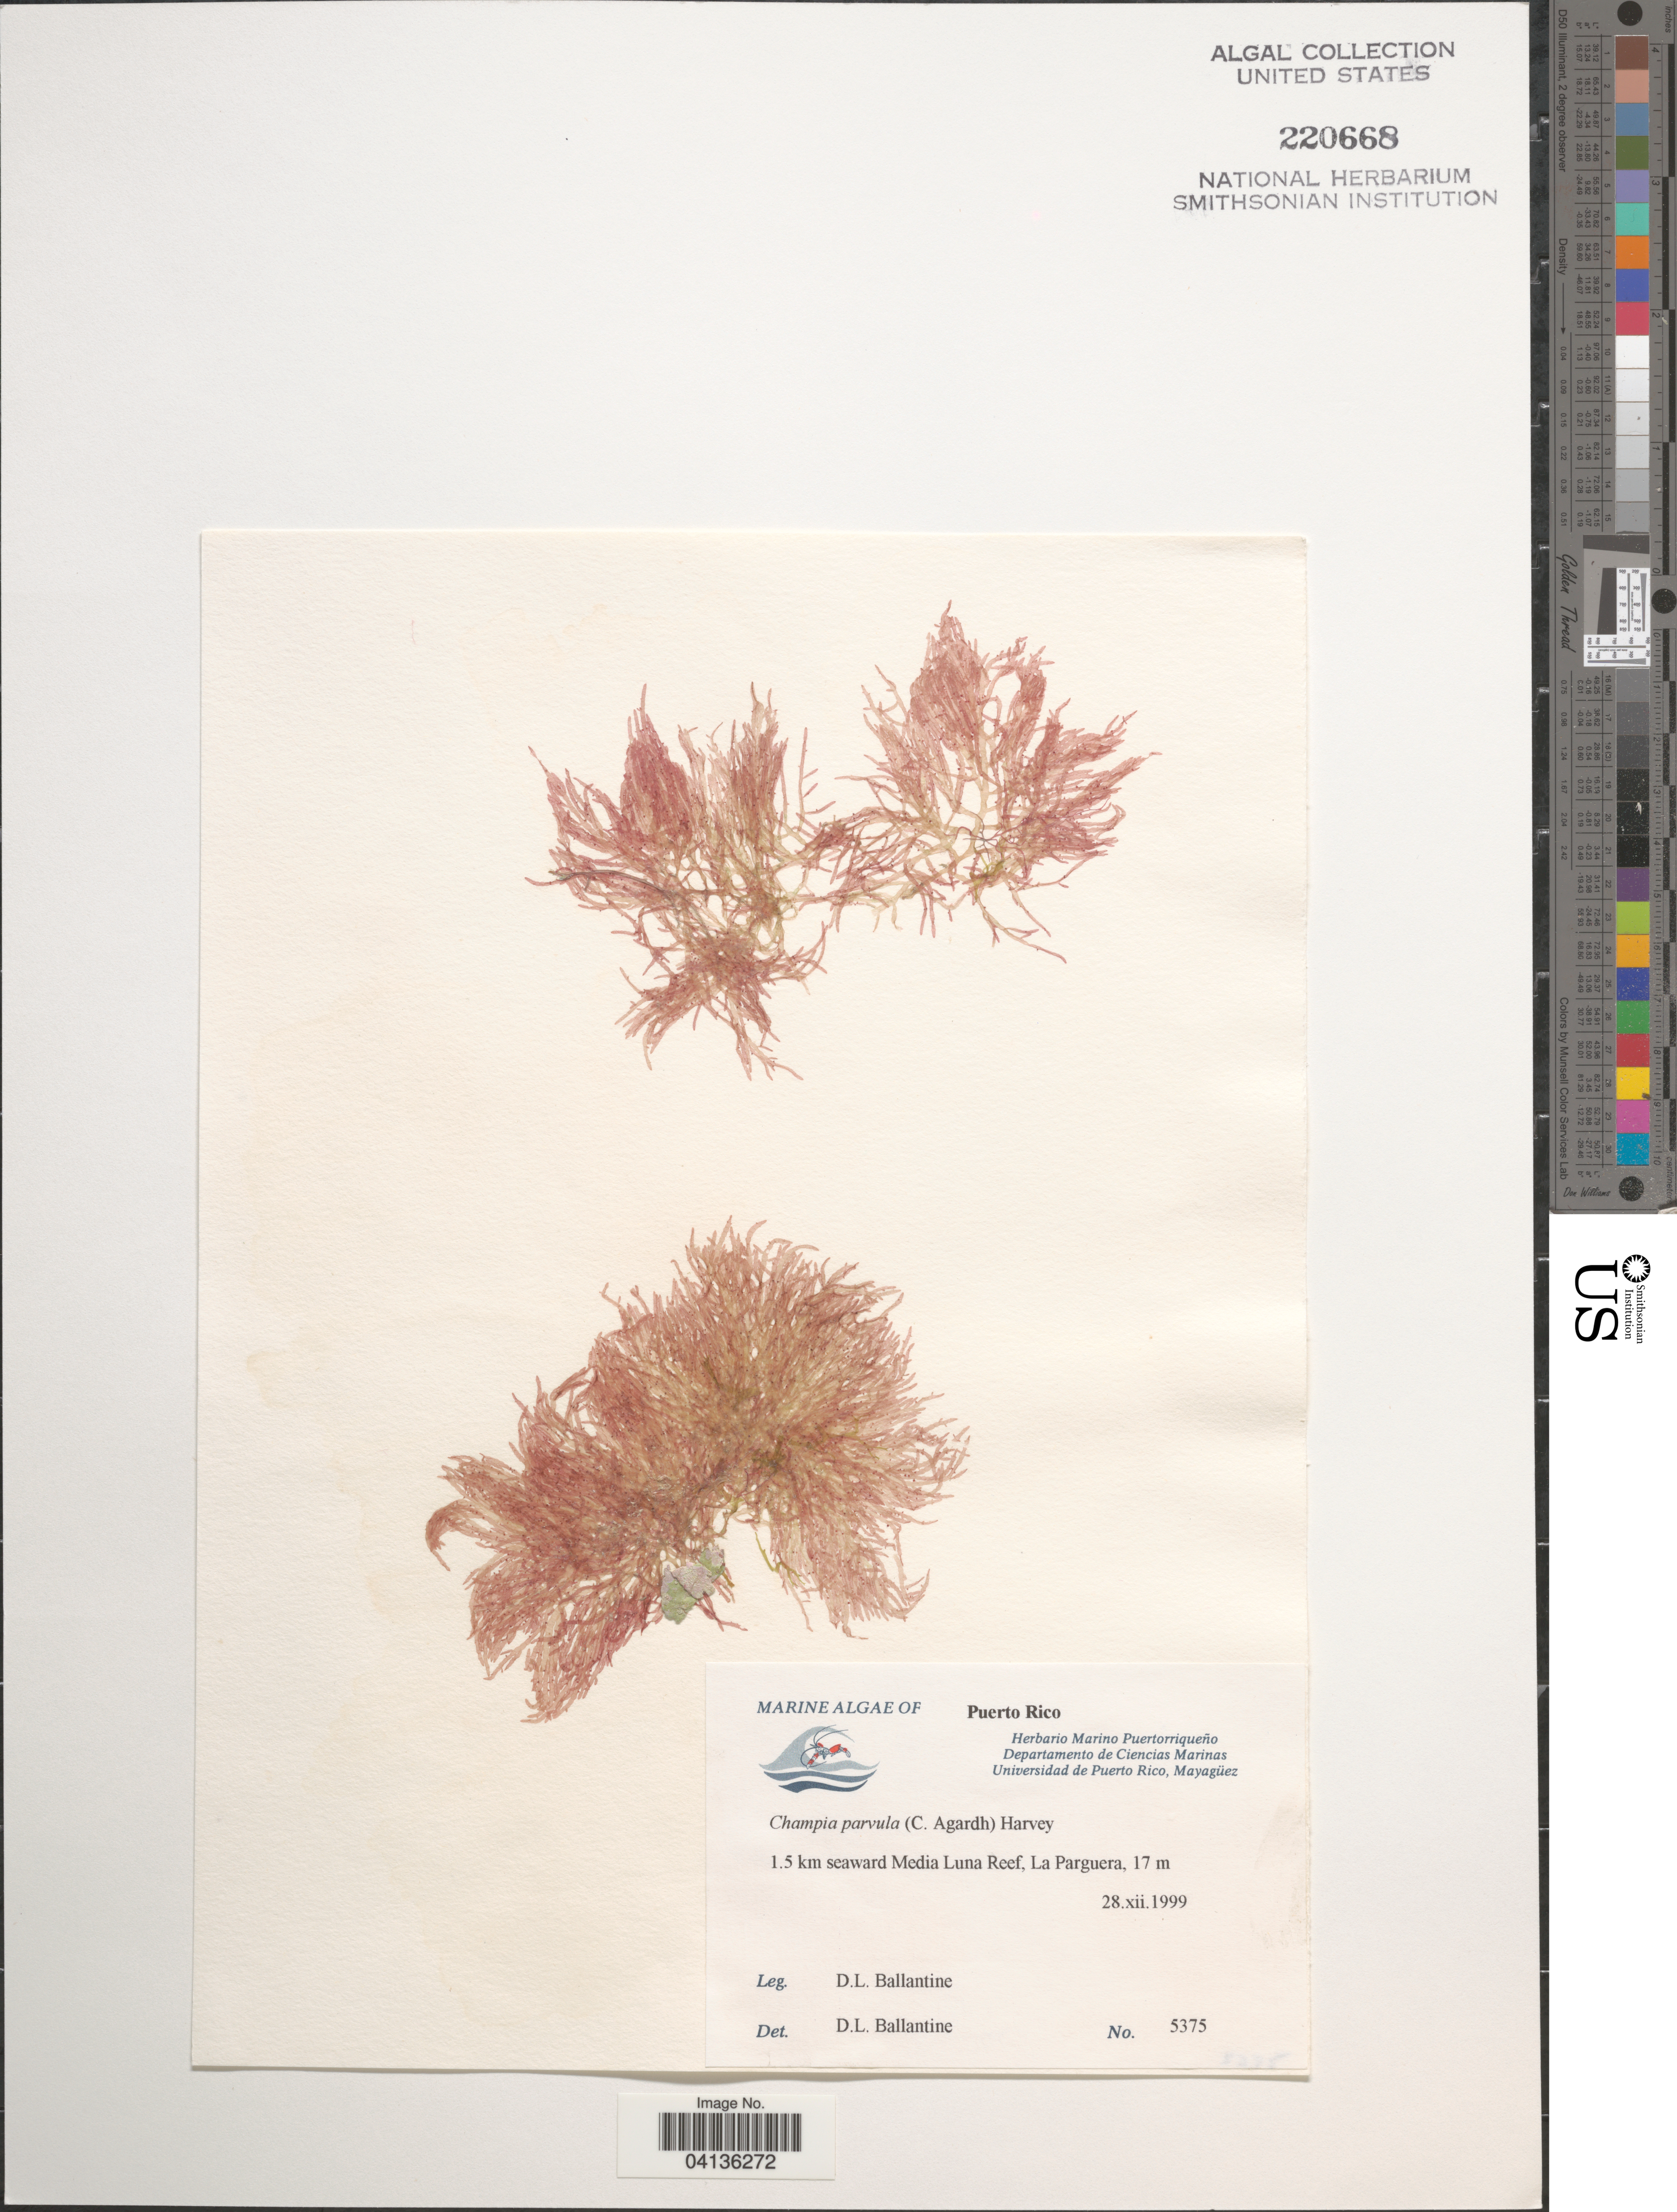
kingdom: Plantae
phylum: Rhodophyta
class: Florideophyceae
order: Rhodymeniales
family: Champiaceae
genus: Champia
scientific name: Champia parvula var. prostrata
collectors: D.L. Ballantine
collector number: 5375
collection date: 1999-12-28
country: Puerto Rico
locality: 1.5 km seaward Media Luna Reef, La Parguera.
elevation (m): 17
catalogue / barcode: US 220668